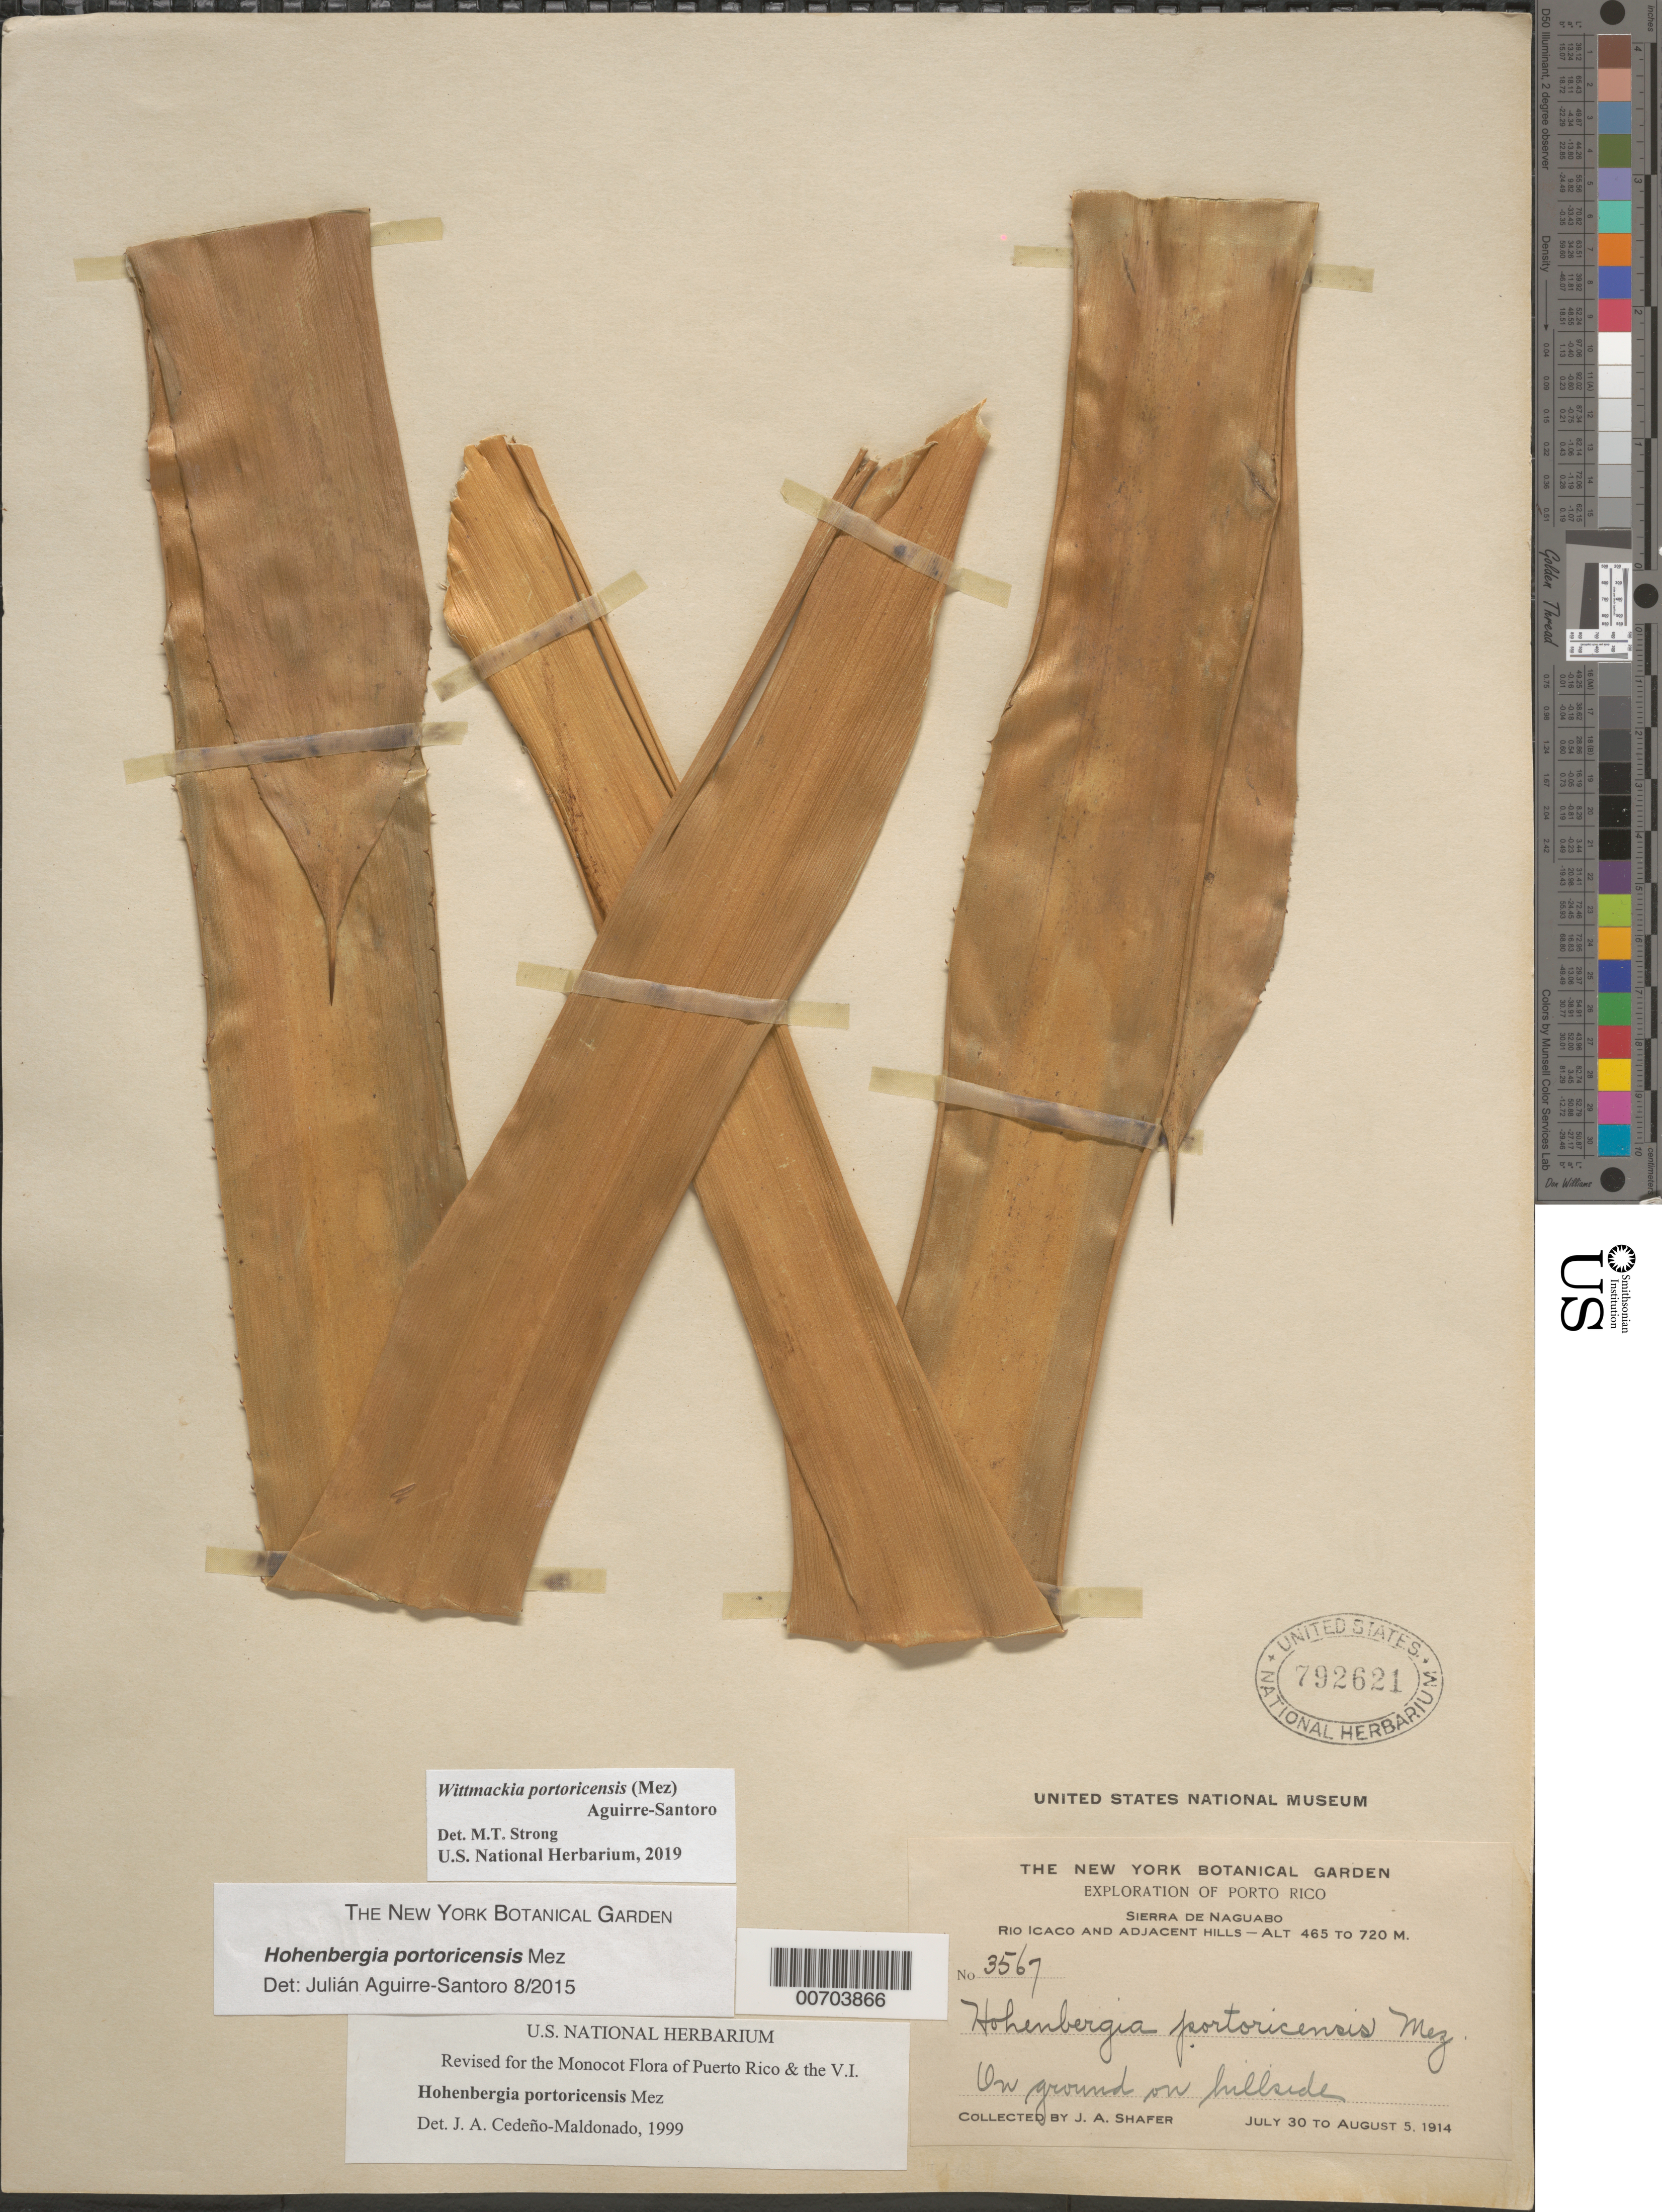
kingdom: Plantae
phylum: Tracheophyta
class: Liliopsida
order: Poales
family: Bromeliaceae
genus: Wittmackia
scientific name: Wittmackia portoricensis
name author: (Mez) Aguirre-Santoro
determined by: Strong, Mark T., (BOT), Smithsonian Institution - National Museum of Natural History (UNITED STATES)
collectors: J. A. Shafer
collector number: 3567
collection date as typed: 30 Jul 1914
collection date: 1914-07-30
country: Puerto Rico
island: Greater Antilles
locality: Sierra de Naguabo; Río Icaco and adjacent hills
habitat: On ground on hillside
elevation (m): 465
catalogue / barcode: US 792621